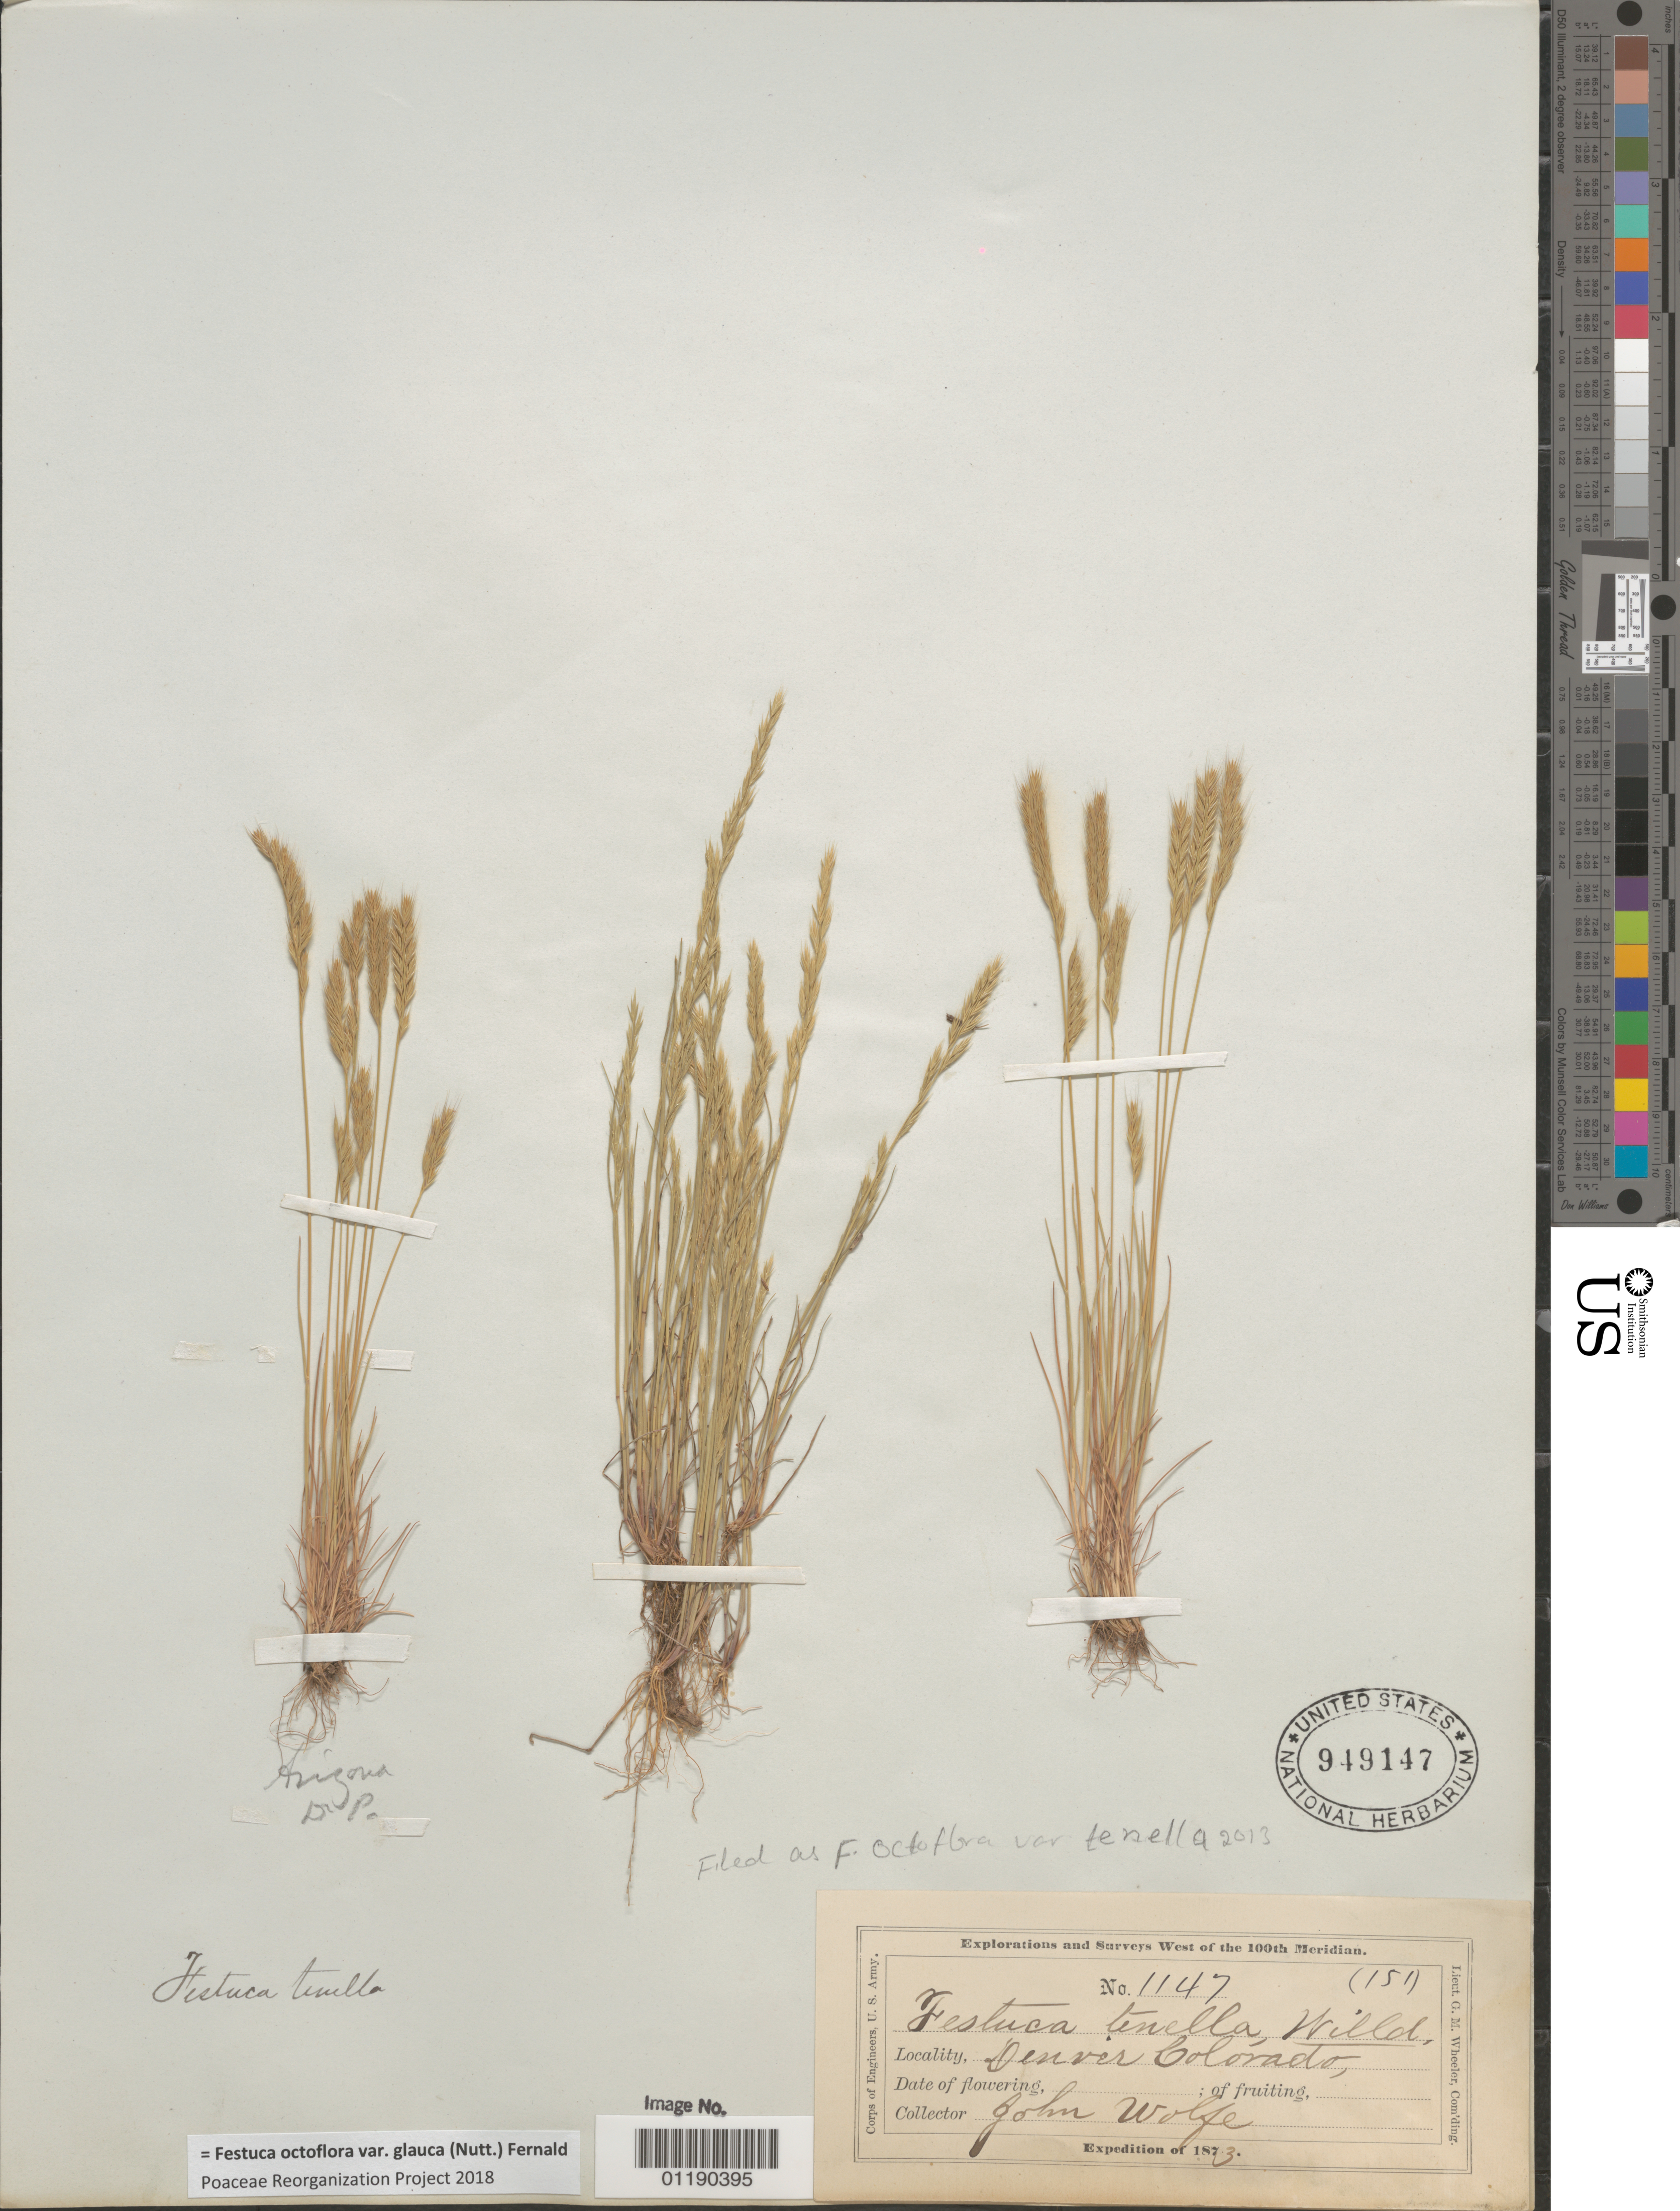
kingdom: Plantae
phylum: Tracheophyta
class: Liliopsida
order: Poales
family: Poaceae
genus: Festuca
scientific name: Festuca octoflora var. glauca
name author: (Nutt.) Fernald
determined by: Poaceae Reorganization Project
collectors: J. Wolf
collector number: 1147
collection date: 1873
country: United States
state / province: Colorado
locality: Denver.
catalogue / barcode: US 949147